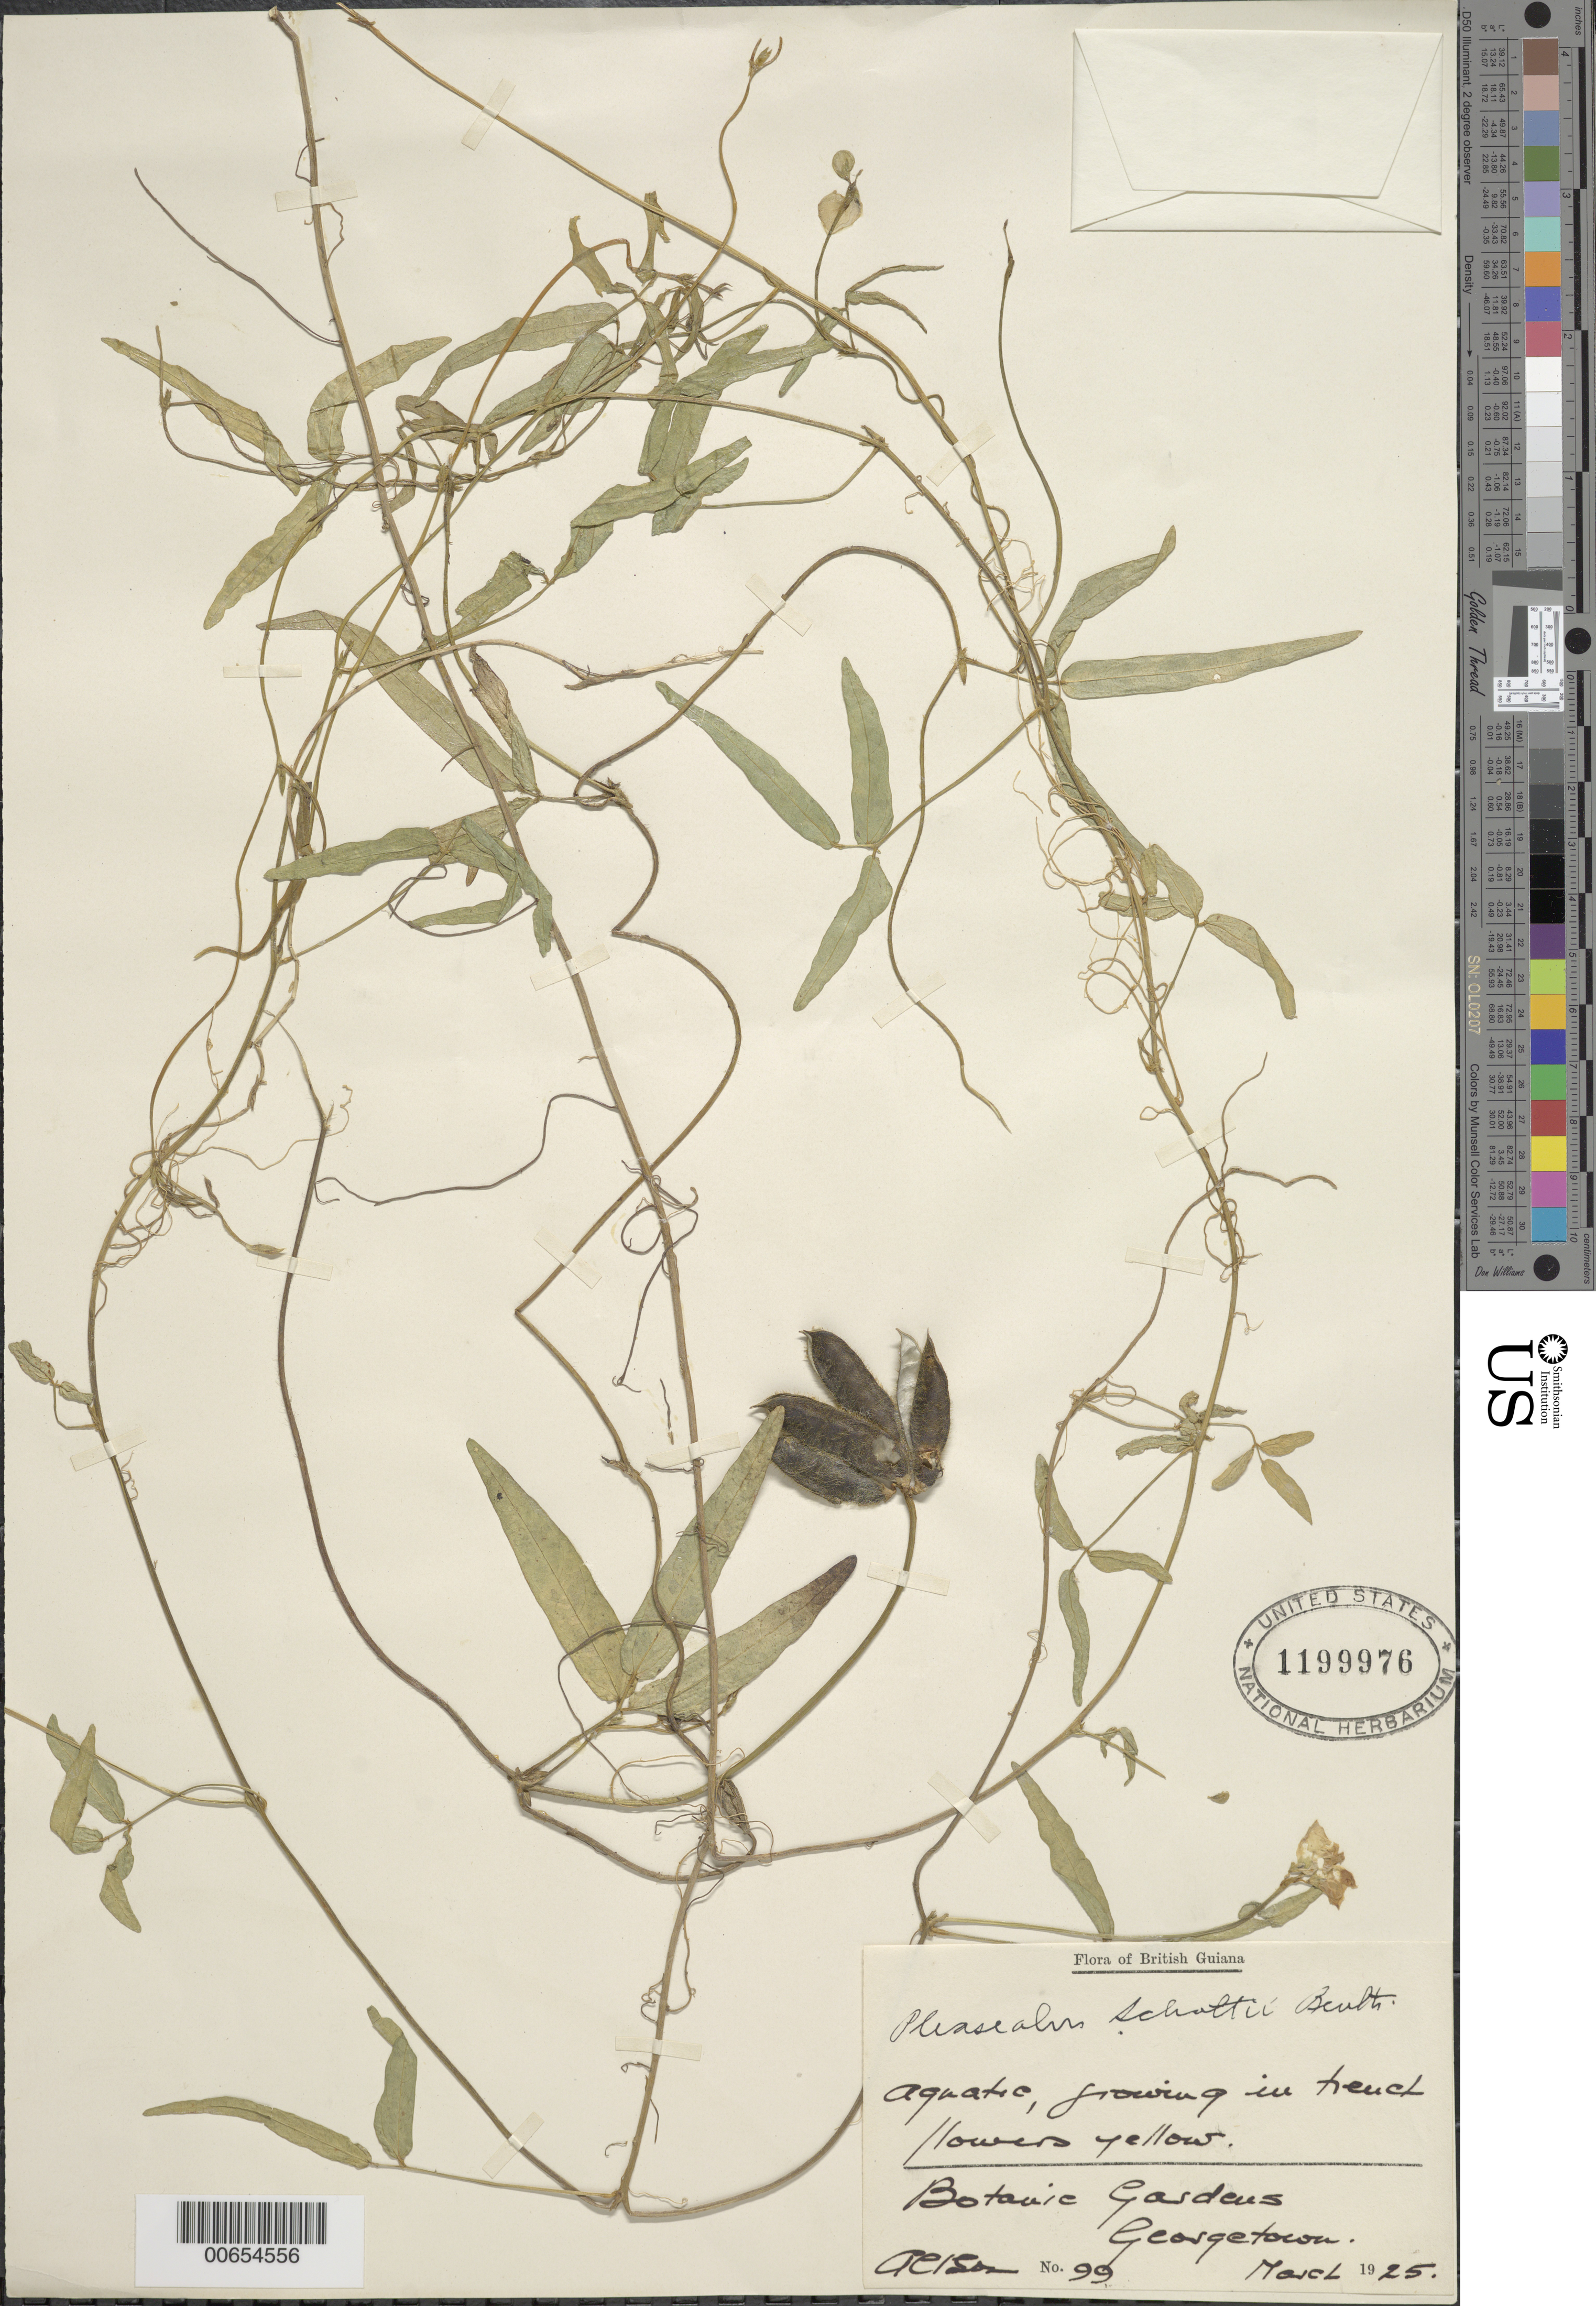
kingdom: Plantae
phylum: Tracheophyta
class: Magnoliopsida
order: Fabales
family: Fabaceae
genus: Vigna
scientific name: Vigna longifolia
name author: (Benth.) Verdc.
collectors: -- Aelson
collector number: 99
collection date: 1925-03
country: Guyana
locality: British Guiana. Botanic Gardens. Georgetown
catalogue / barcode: US 1199976